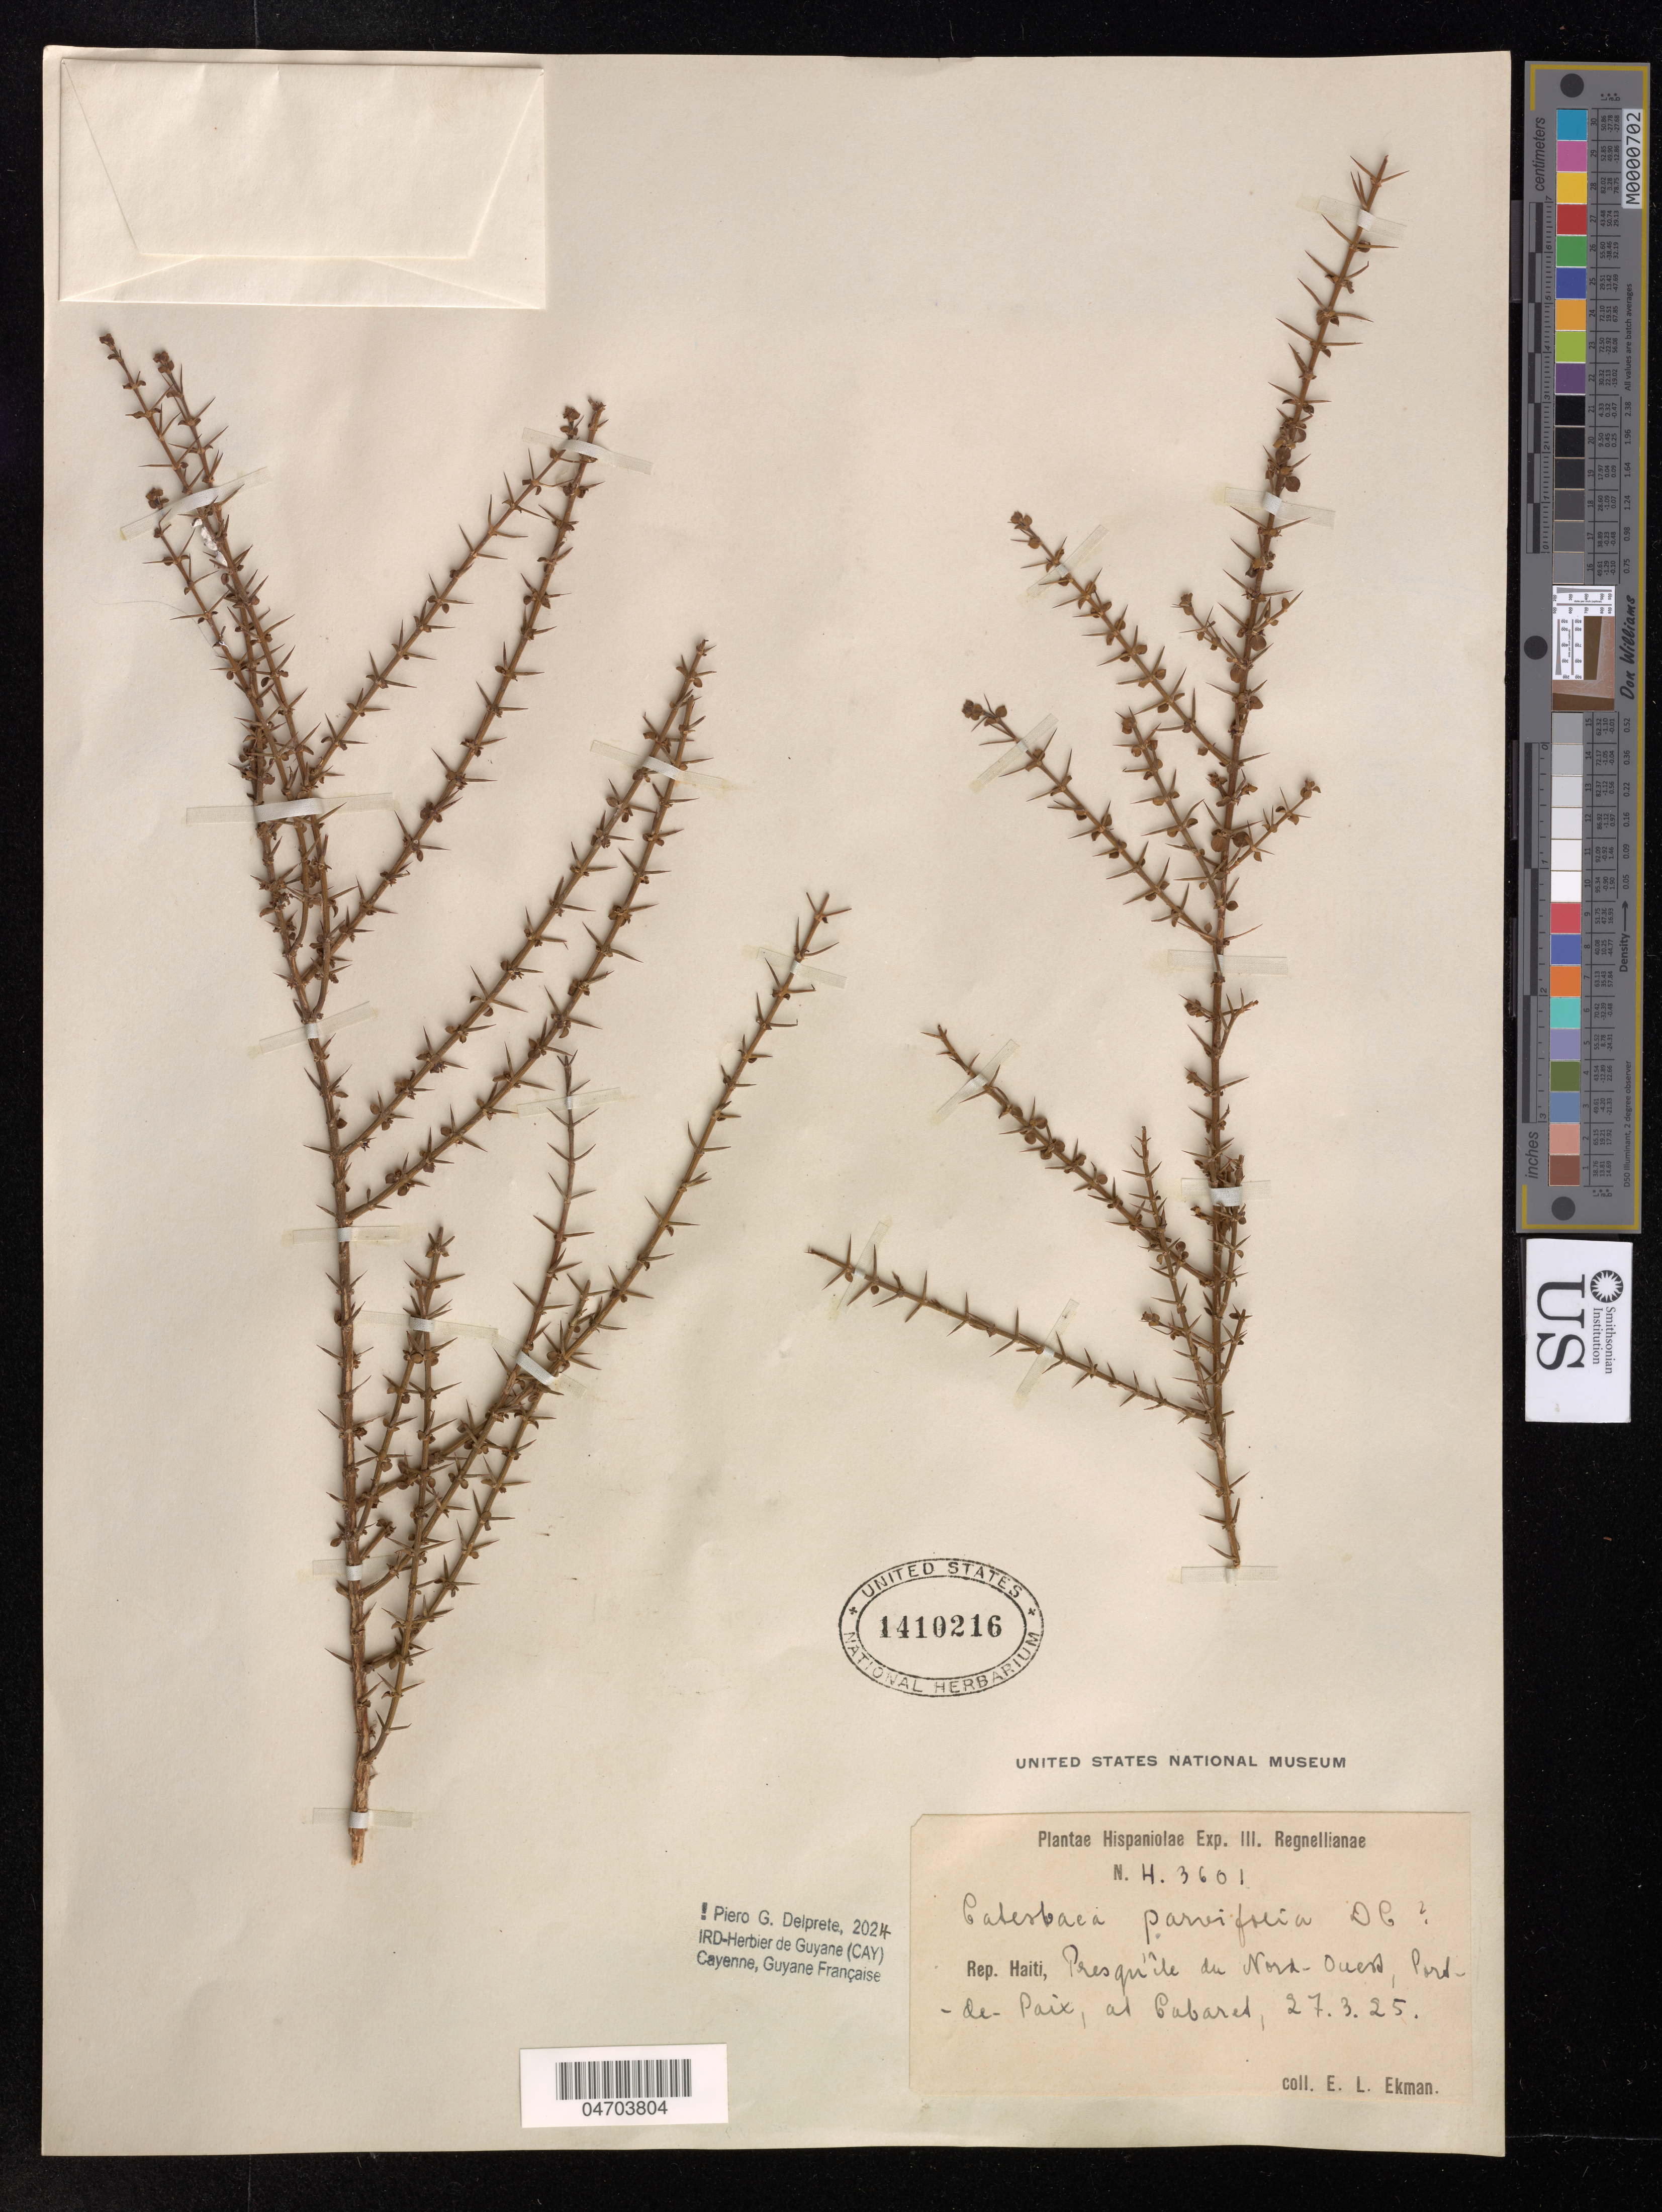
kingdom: Plantae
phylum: Tracheophyta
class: Magnoliopsida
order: Gentianales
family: Rubiaceae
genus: Catesbaea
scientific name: Catesbaea parvifolia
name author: DC.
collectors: E. Ekman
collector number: H. 3601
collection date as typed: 27 Mar25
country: Haiti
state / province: Nord-Ouest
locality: Presqu'île du Nord-Ouest, Port-de-Paix, al Cabaret.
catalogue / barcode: US 1410216